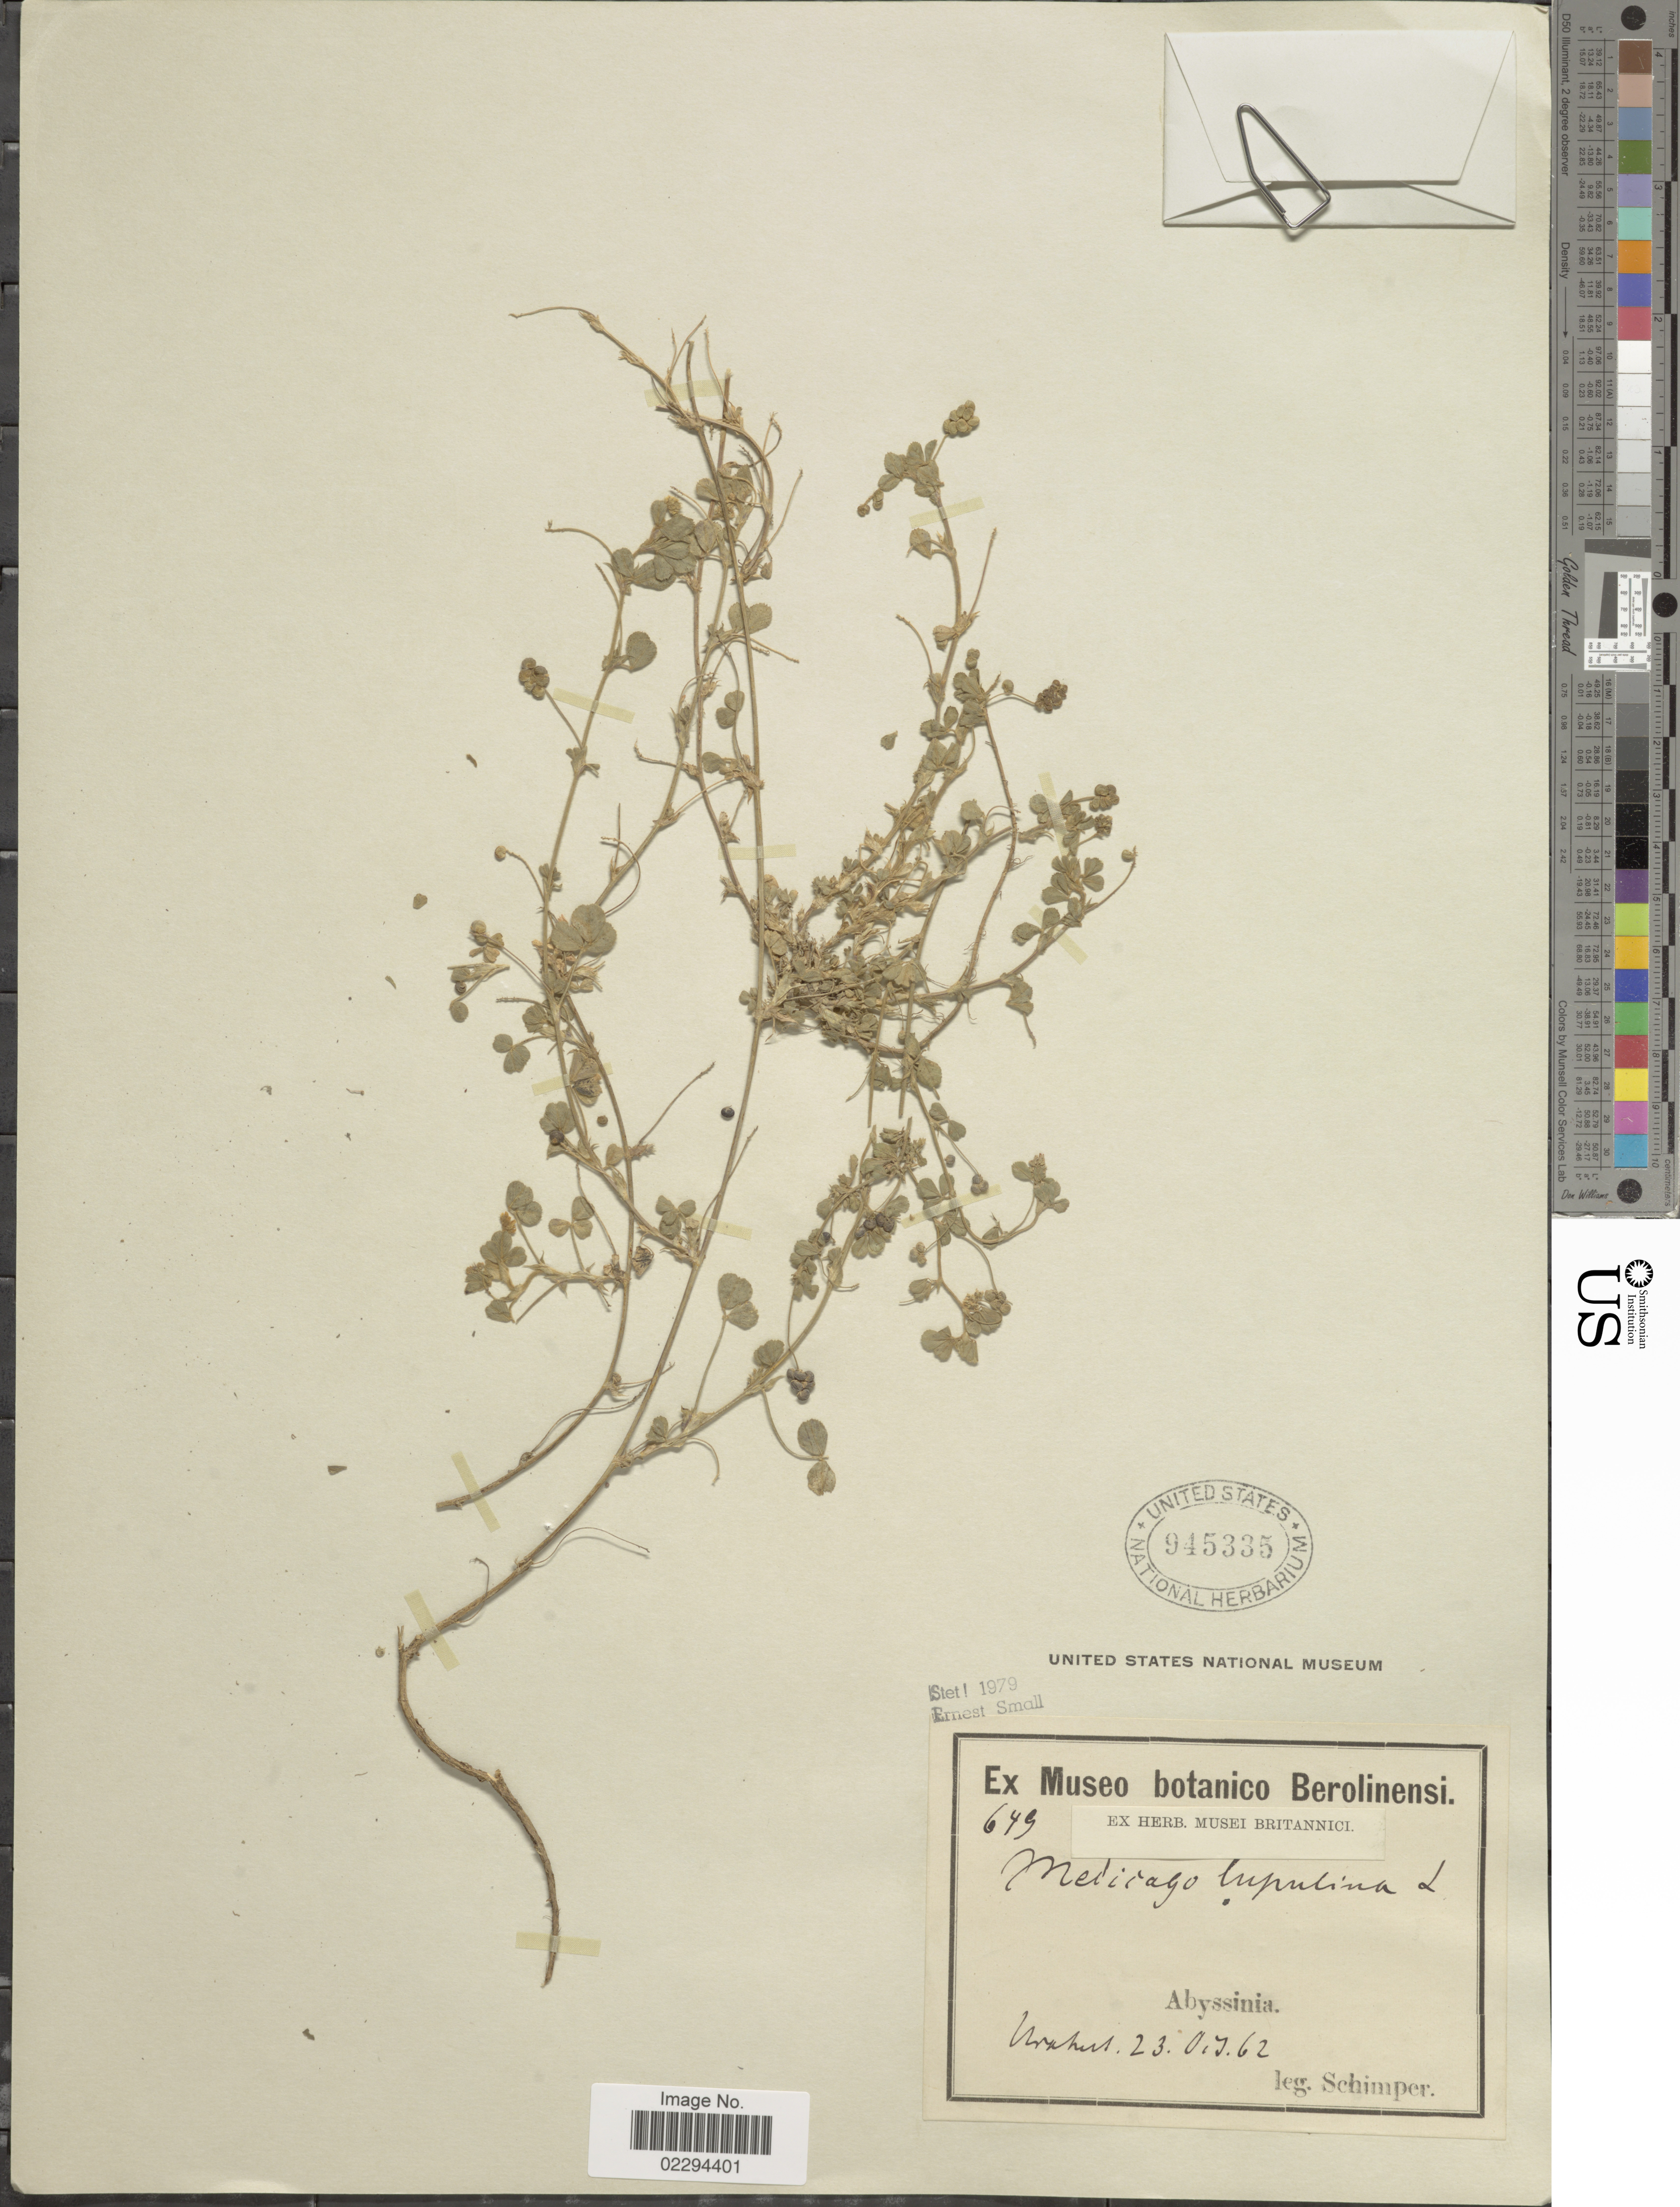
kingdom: Plantae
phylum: Tracheophyta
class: Magnoliopsida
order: Fabales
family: Fabaceae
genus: Medicago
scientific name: Medicago lupulina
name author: L.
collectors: -. Schimper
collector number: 649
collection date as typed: Transcribed d/m/y: 23/7/62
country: Eritrea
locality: Abyssinia, Uraherst. [interpreted]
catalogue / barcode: US 945335